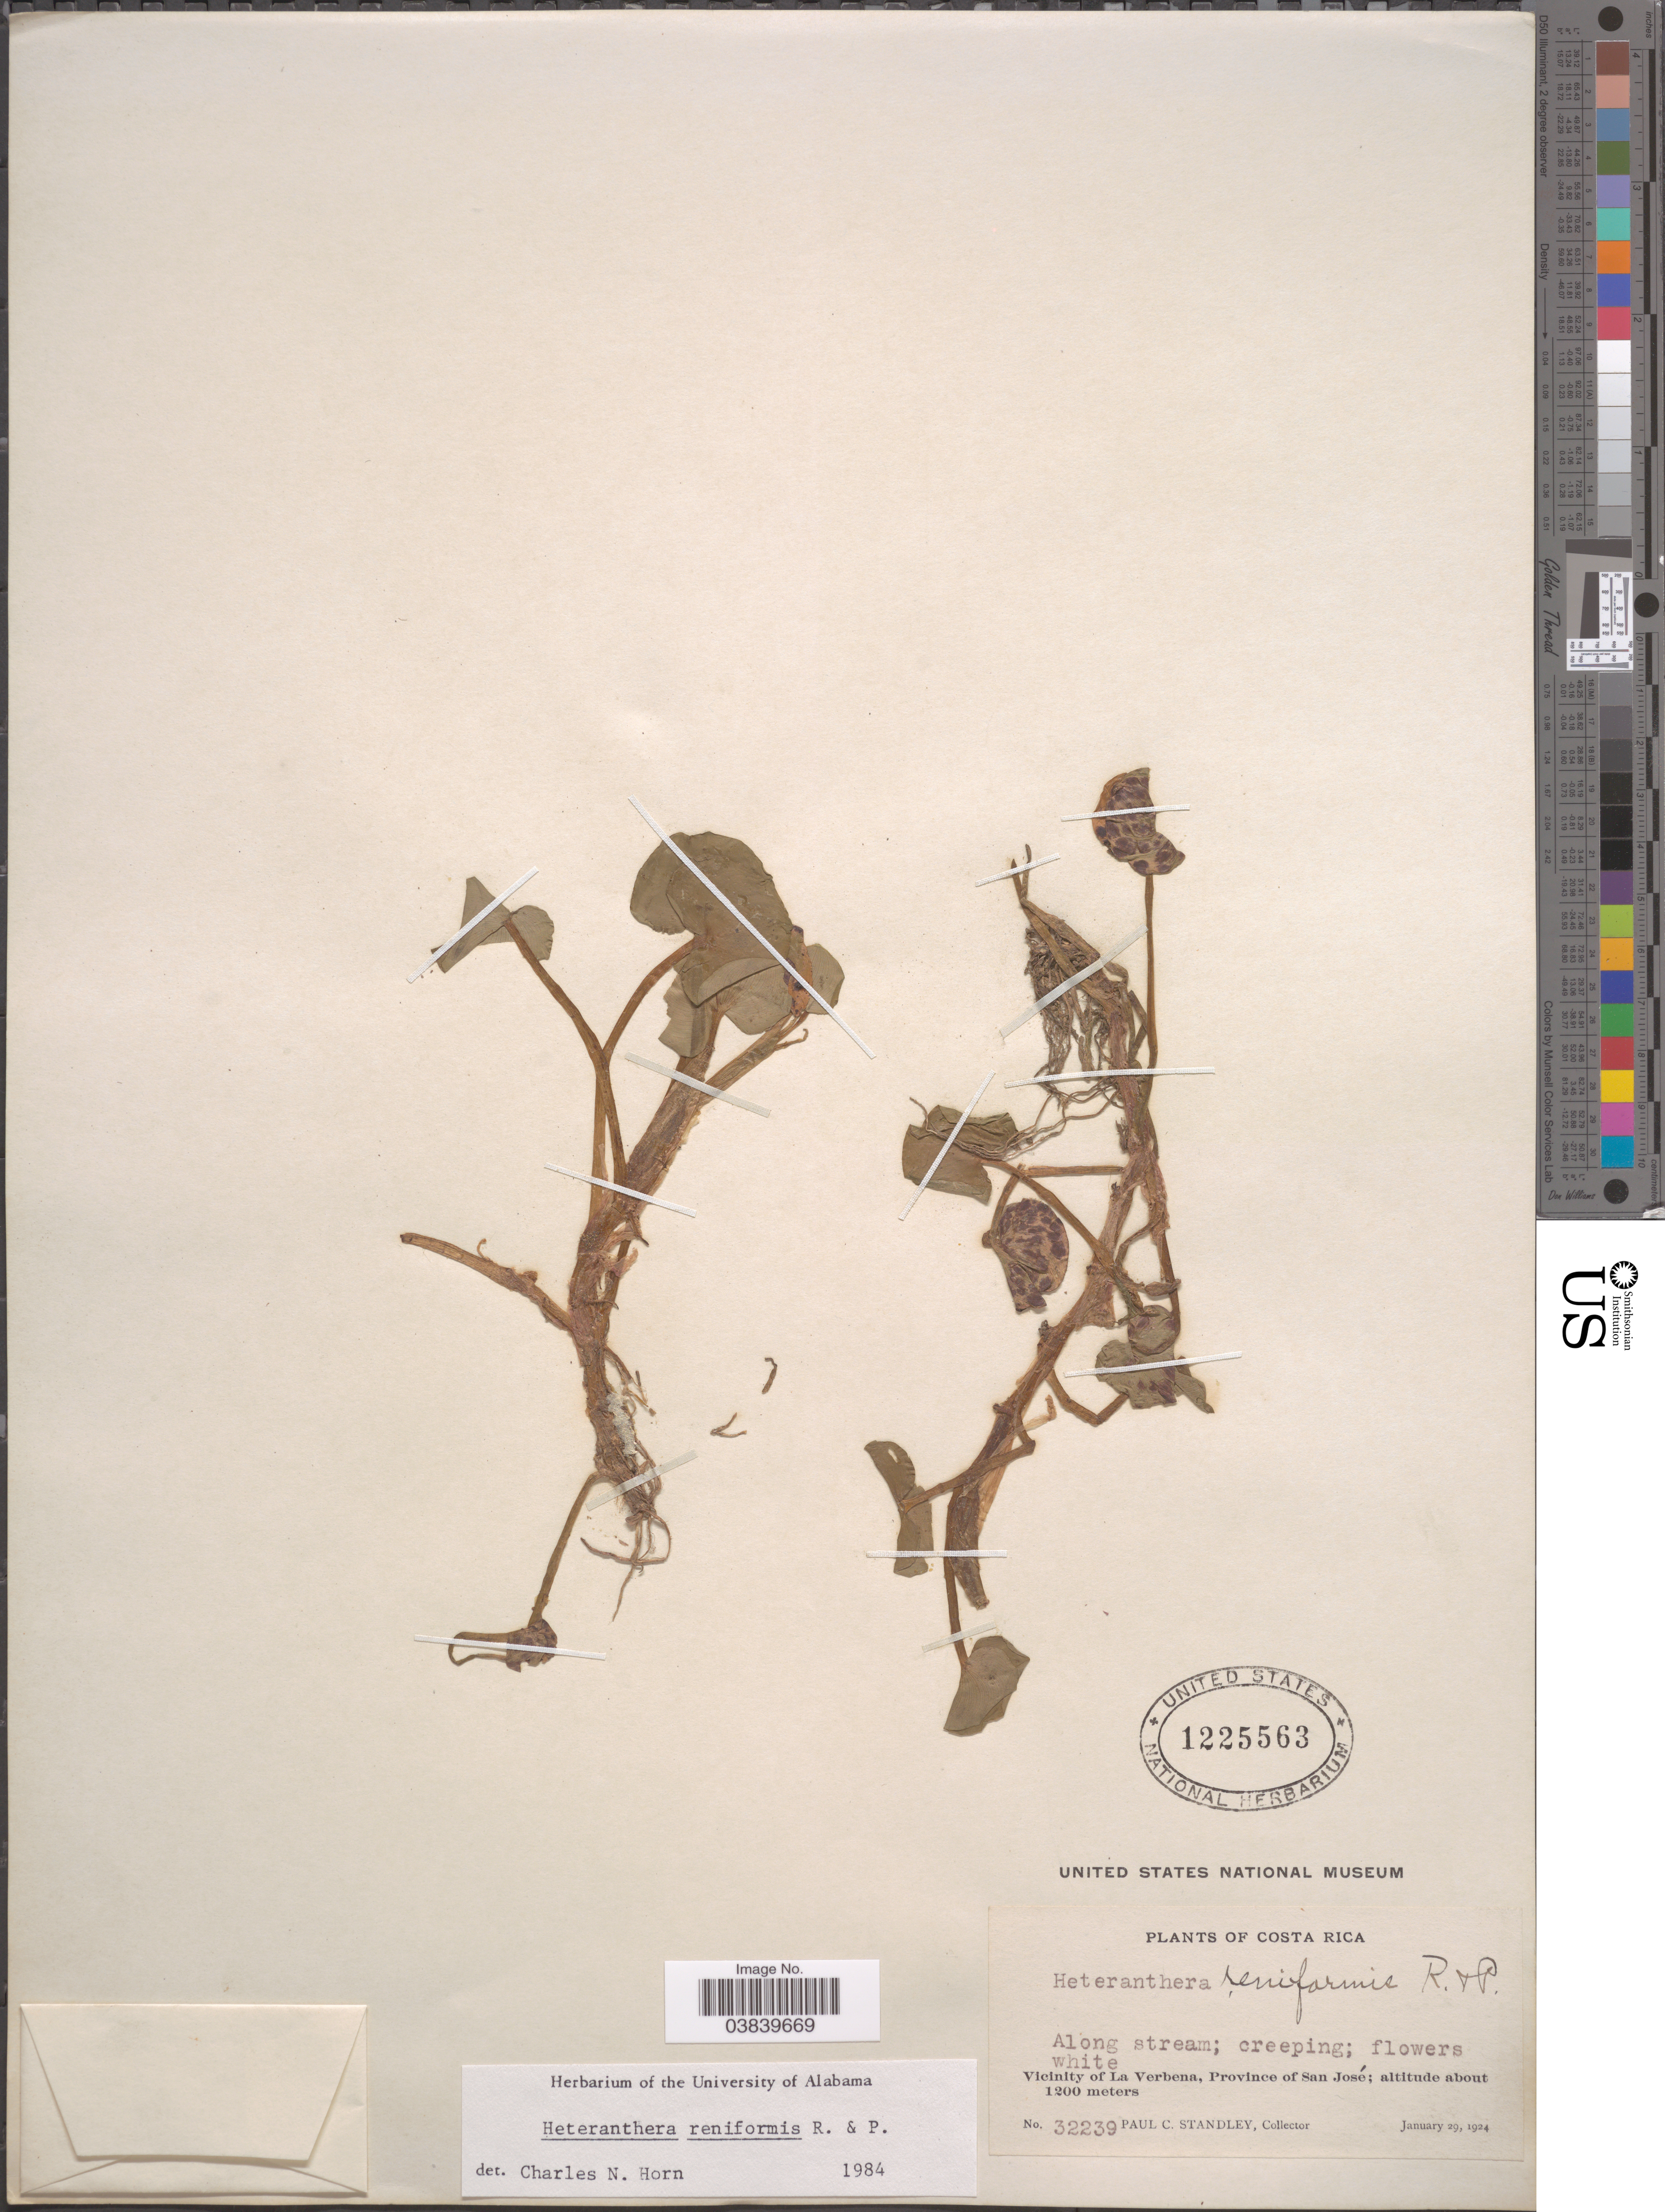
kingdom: Plantae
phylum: Tracheophyta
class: Liliopsida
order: Commelinales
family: Pontederiaceae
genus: Heteranthera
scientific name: Heteranthera reniformis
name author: Ruiz & Pav.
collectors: P. C. Standley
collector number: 32239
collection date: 1924-01-29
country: Costa Rica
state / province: San José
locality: Vicinity of La Verbena.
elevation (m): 1200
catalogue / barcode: US 1225563